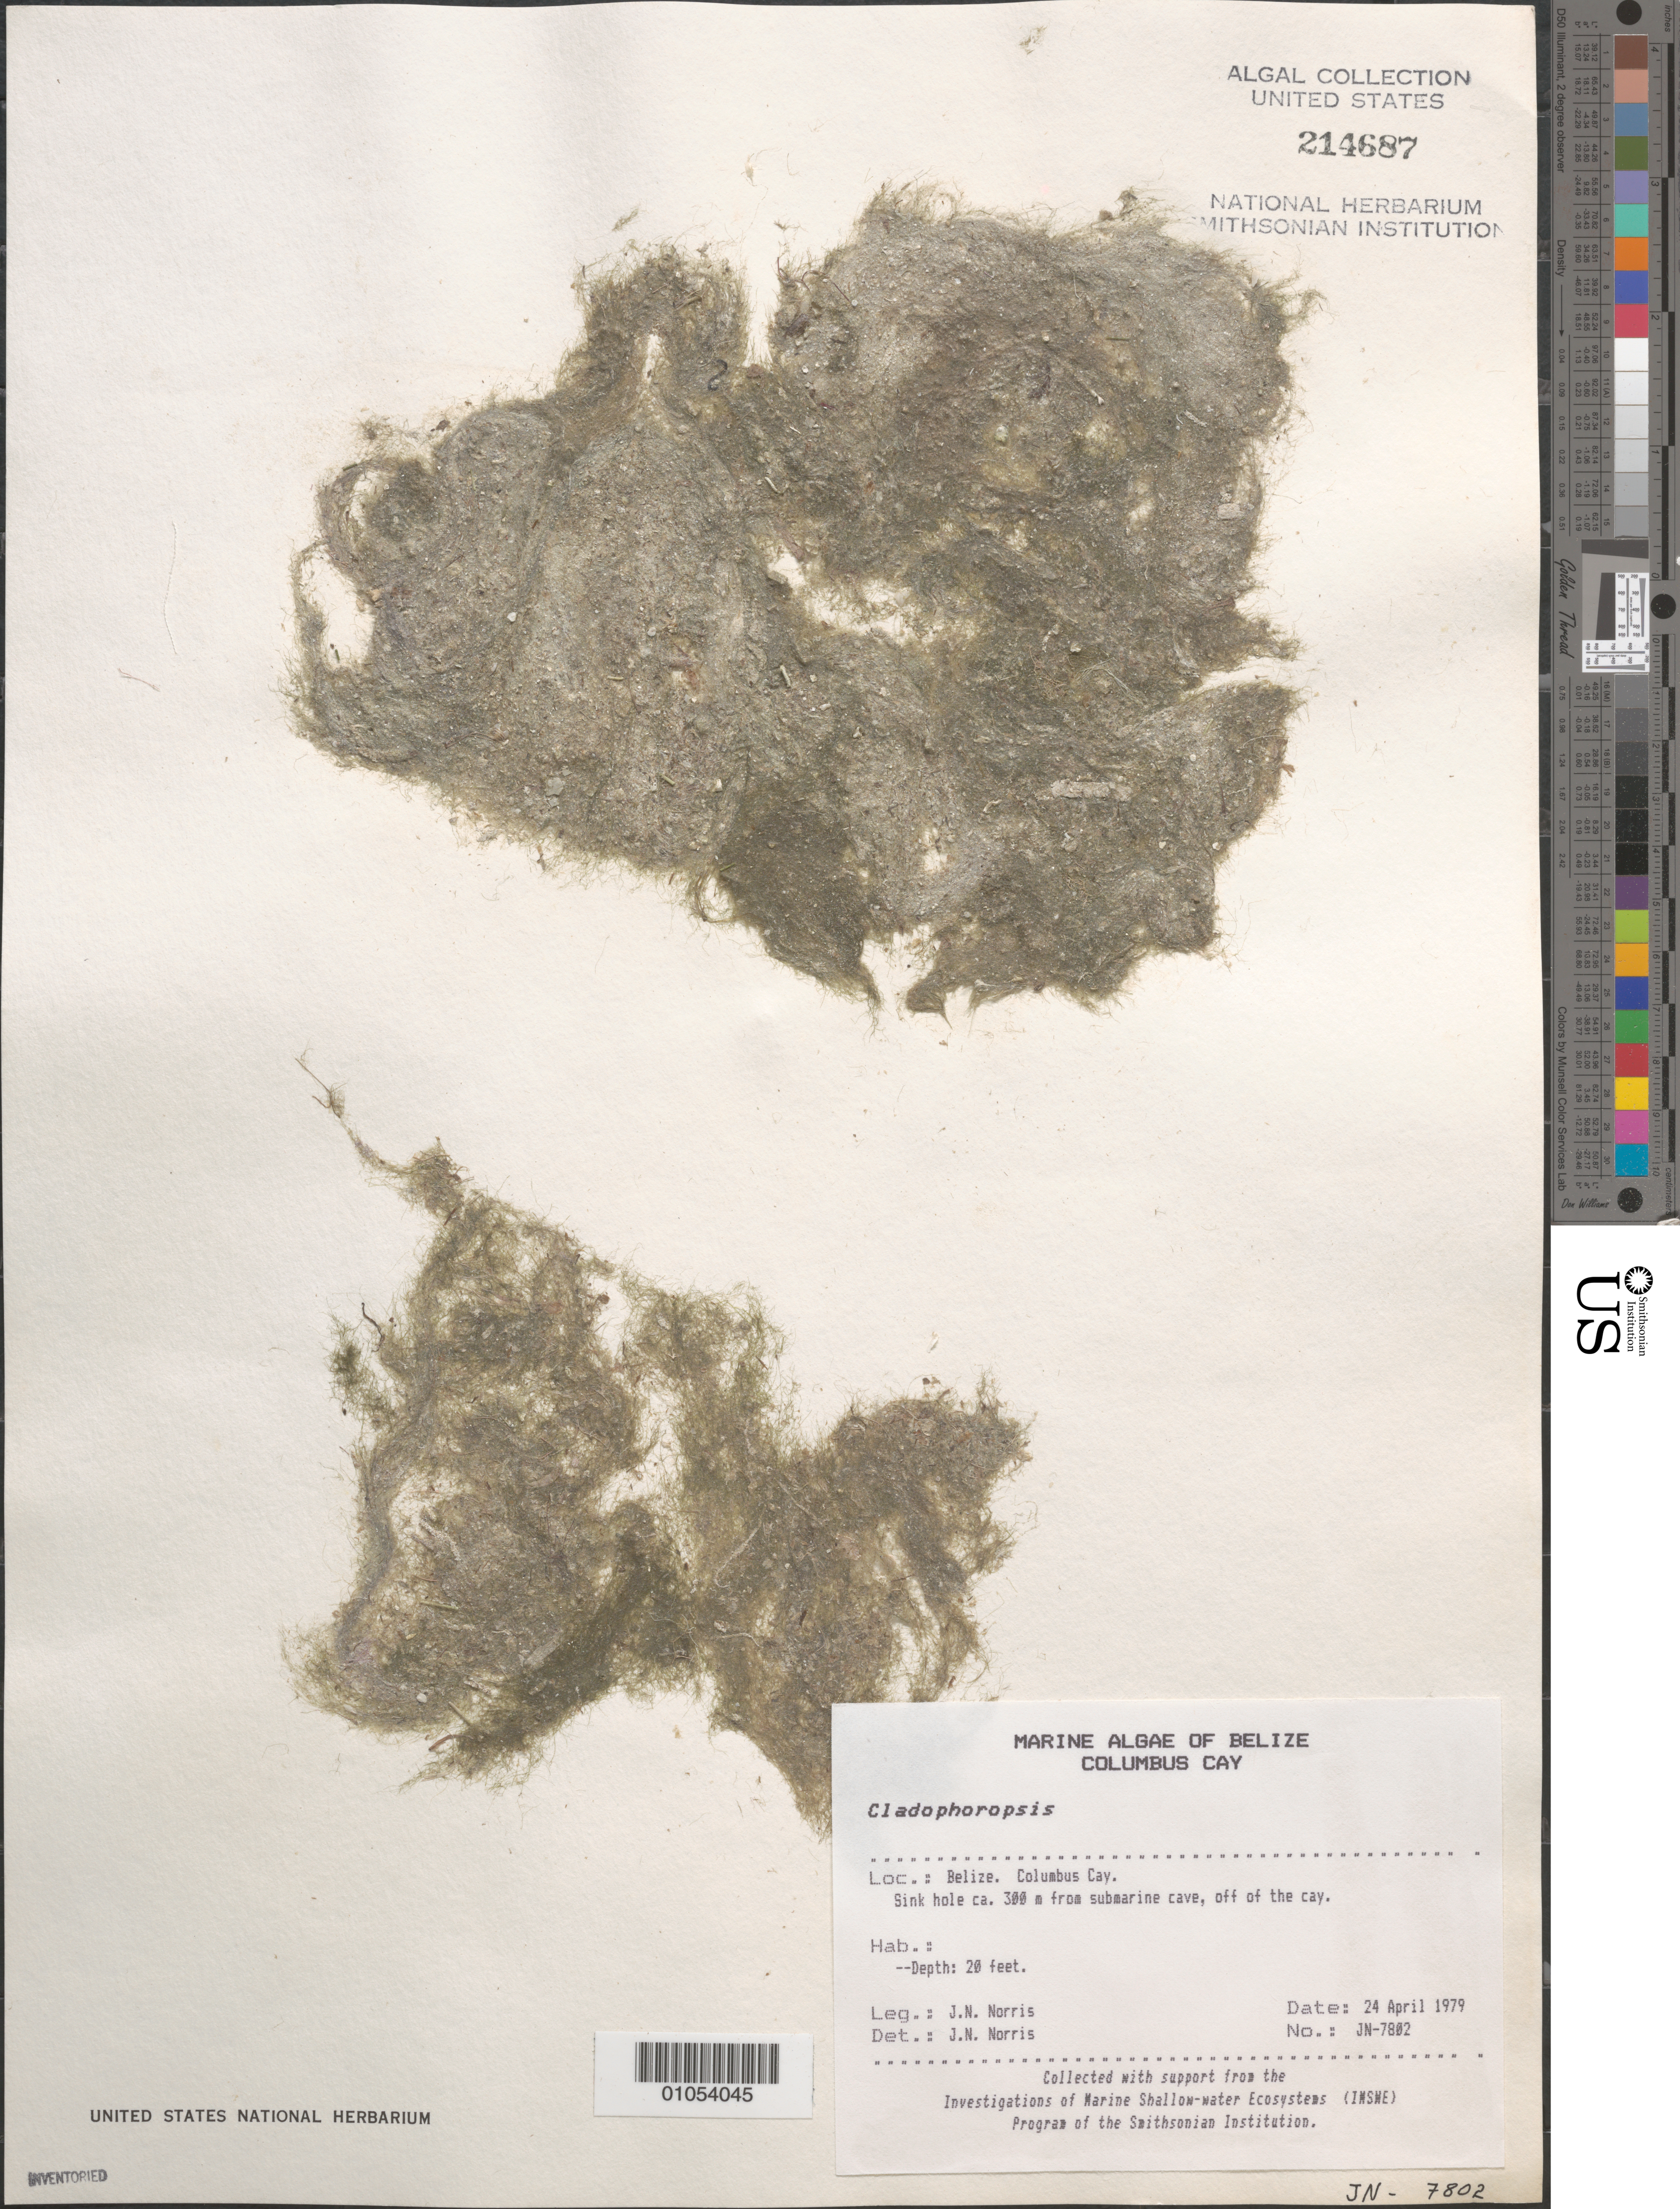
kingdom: Plantae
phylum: Chlorophyta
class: Ulvophyceae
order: Siphonocladales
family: Boodleaceae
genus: Cladophoropsis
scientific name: Cladophoropsis sp.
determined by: Norris, James N.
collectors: J. N. Norris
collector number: JN-7802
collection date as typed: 24 Apr 1979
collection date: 1979-04-24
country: Belize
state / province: Stann Creek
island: Columbus Cay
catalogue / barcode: US 214687